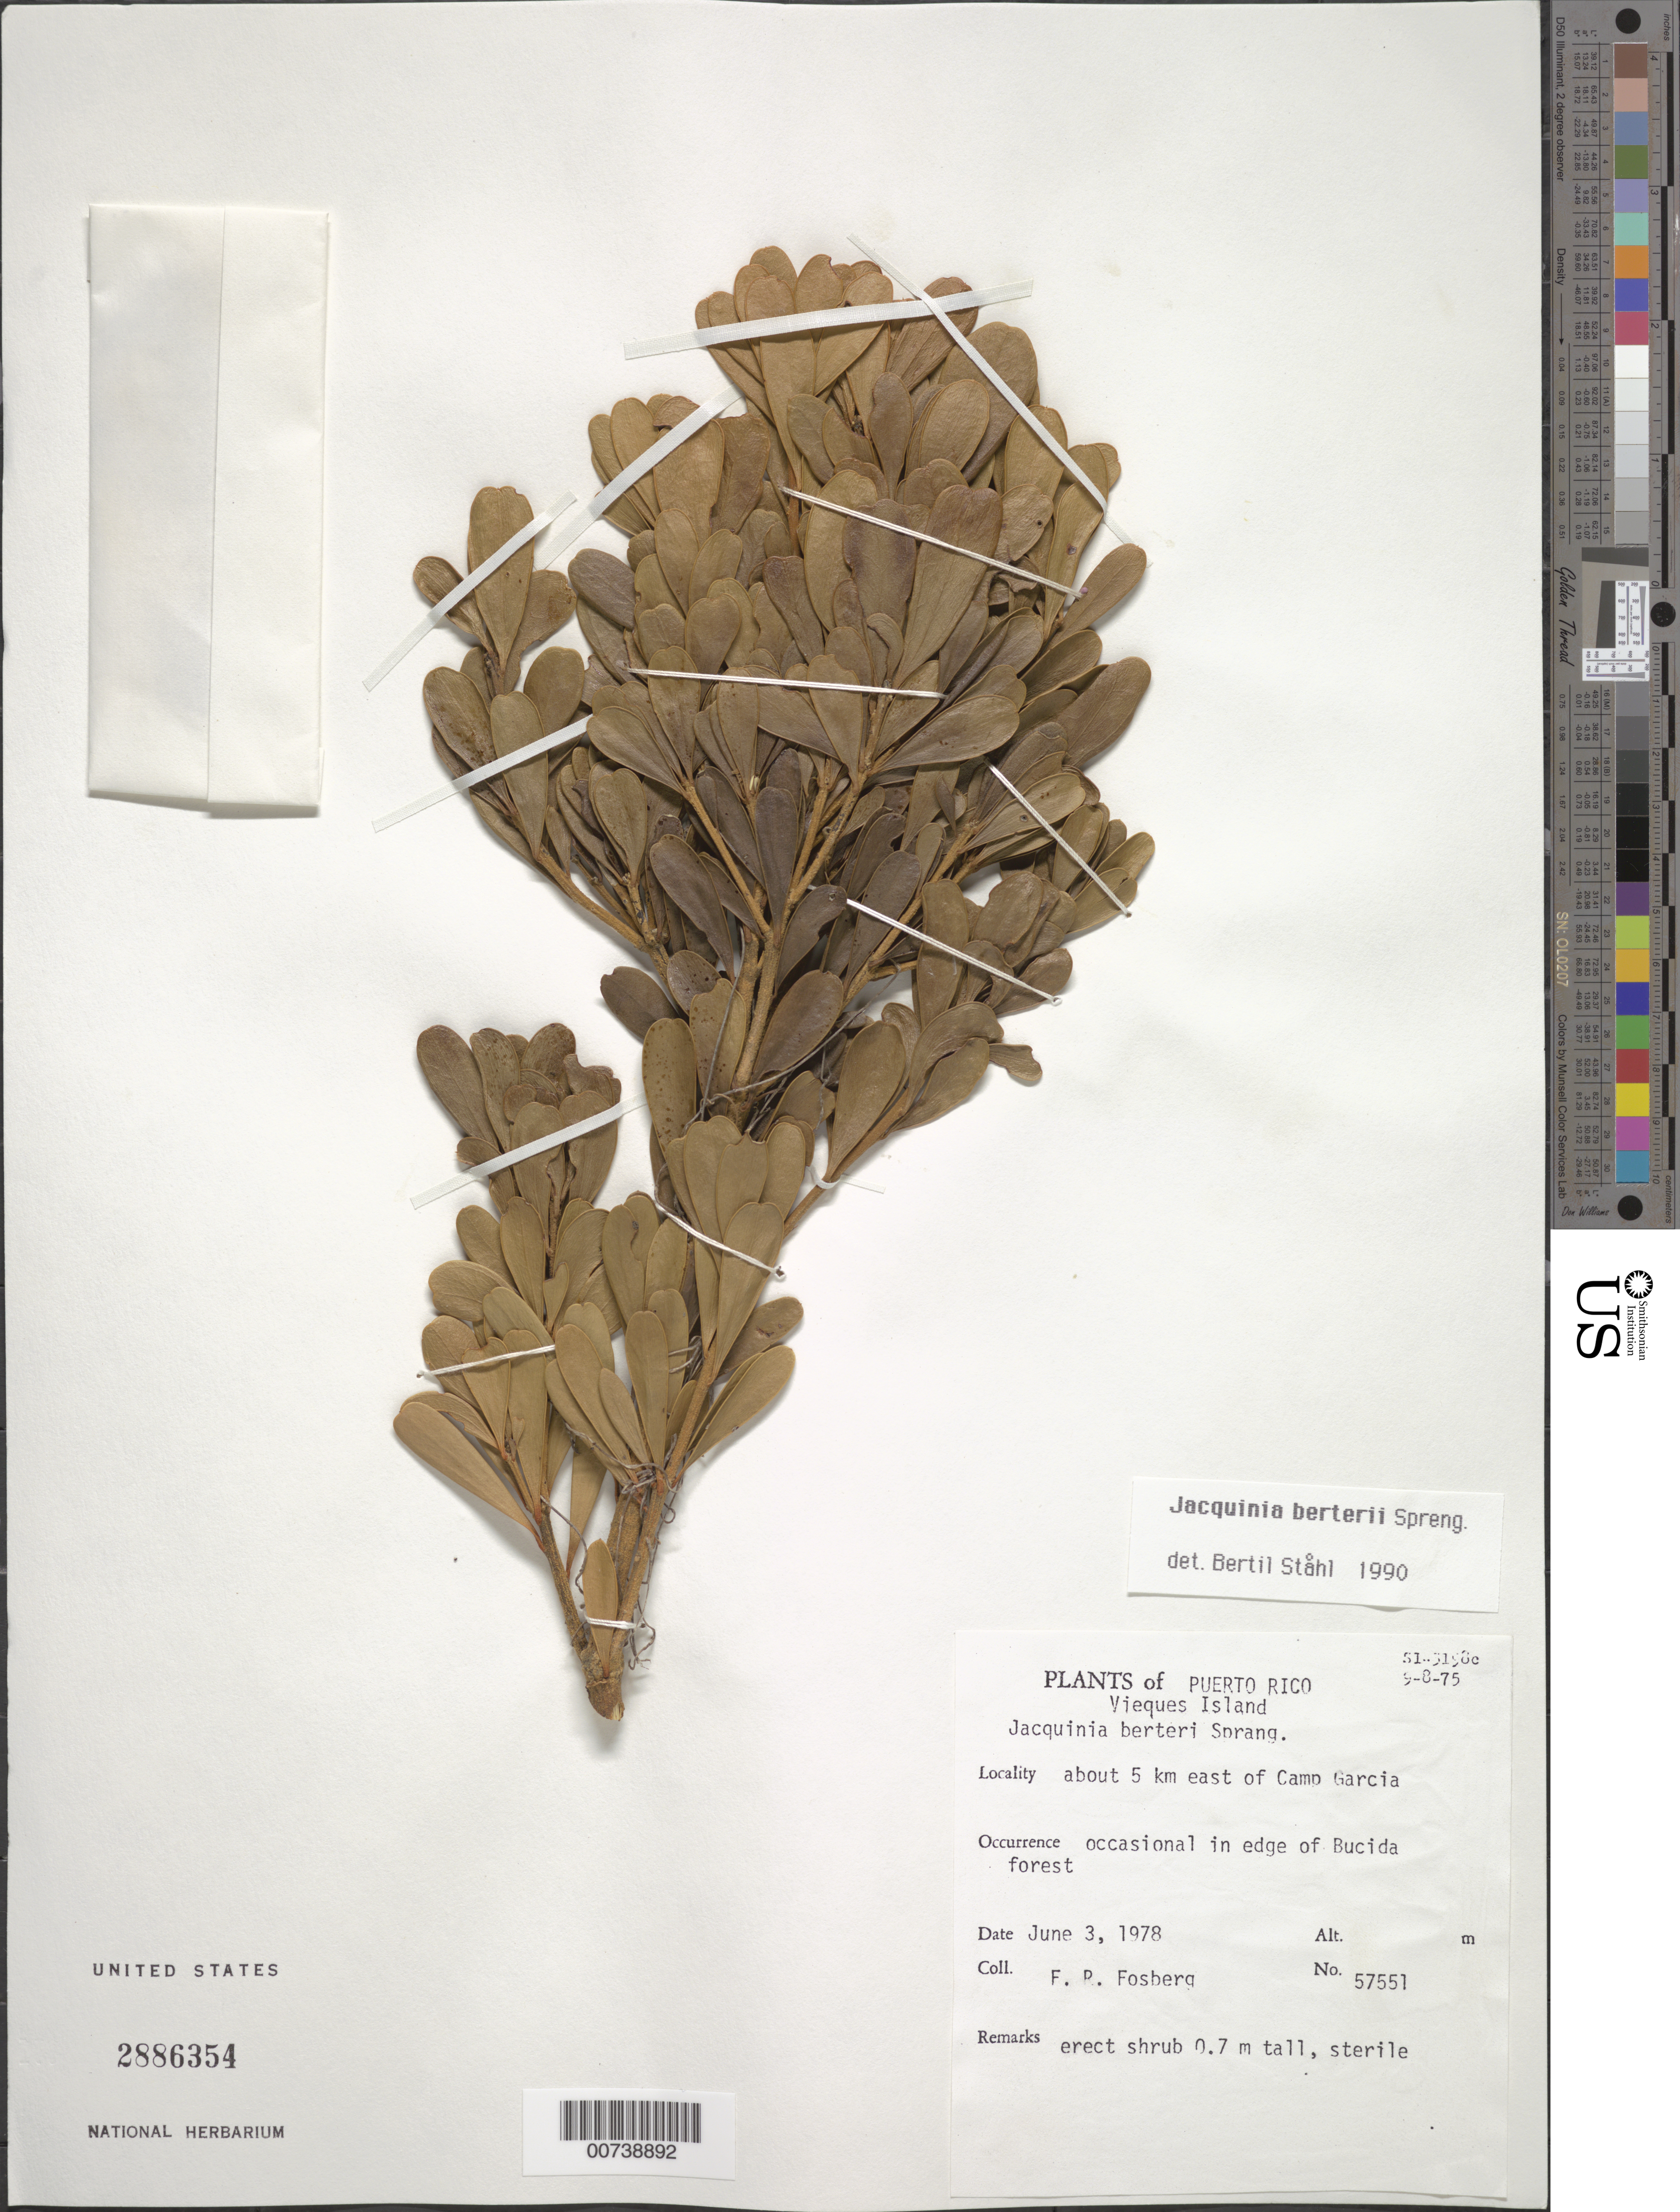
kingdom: Plantae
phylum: Tracheophyta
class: Magnoliopsida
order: Ericales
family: Primulaceae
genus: Jacquinia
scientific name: Jacquinia berteroi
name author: Spreng.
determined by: Ståhl, B.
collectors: F. R. Fosberg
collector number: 57551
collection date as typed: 03 Jun 1978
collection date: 1978-06-03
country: Puerto Rico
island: Vieques I.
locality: About 5 km east of Camp García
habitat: Occasional en edge of Bucida forest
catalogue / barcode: US 2886354